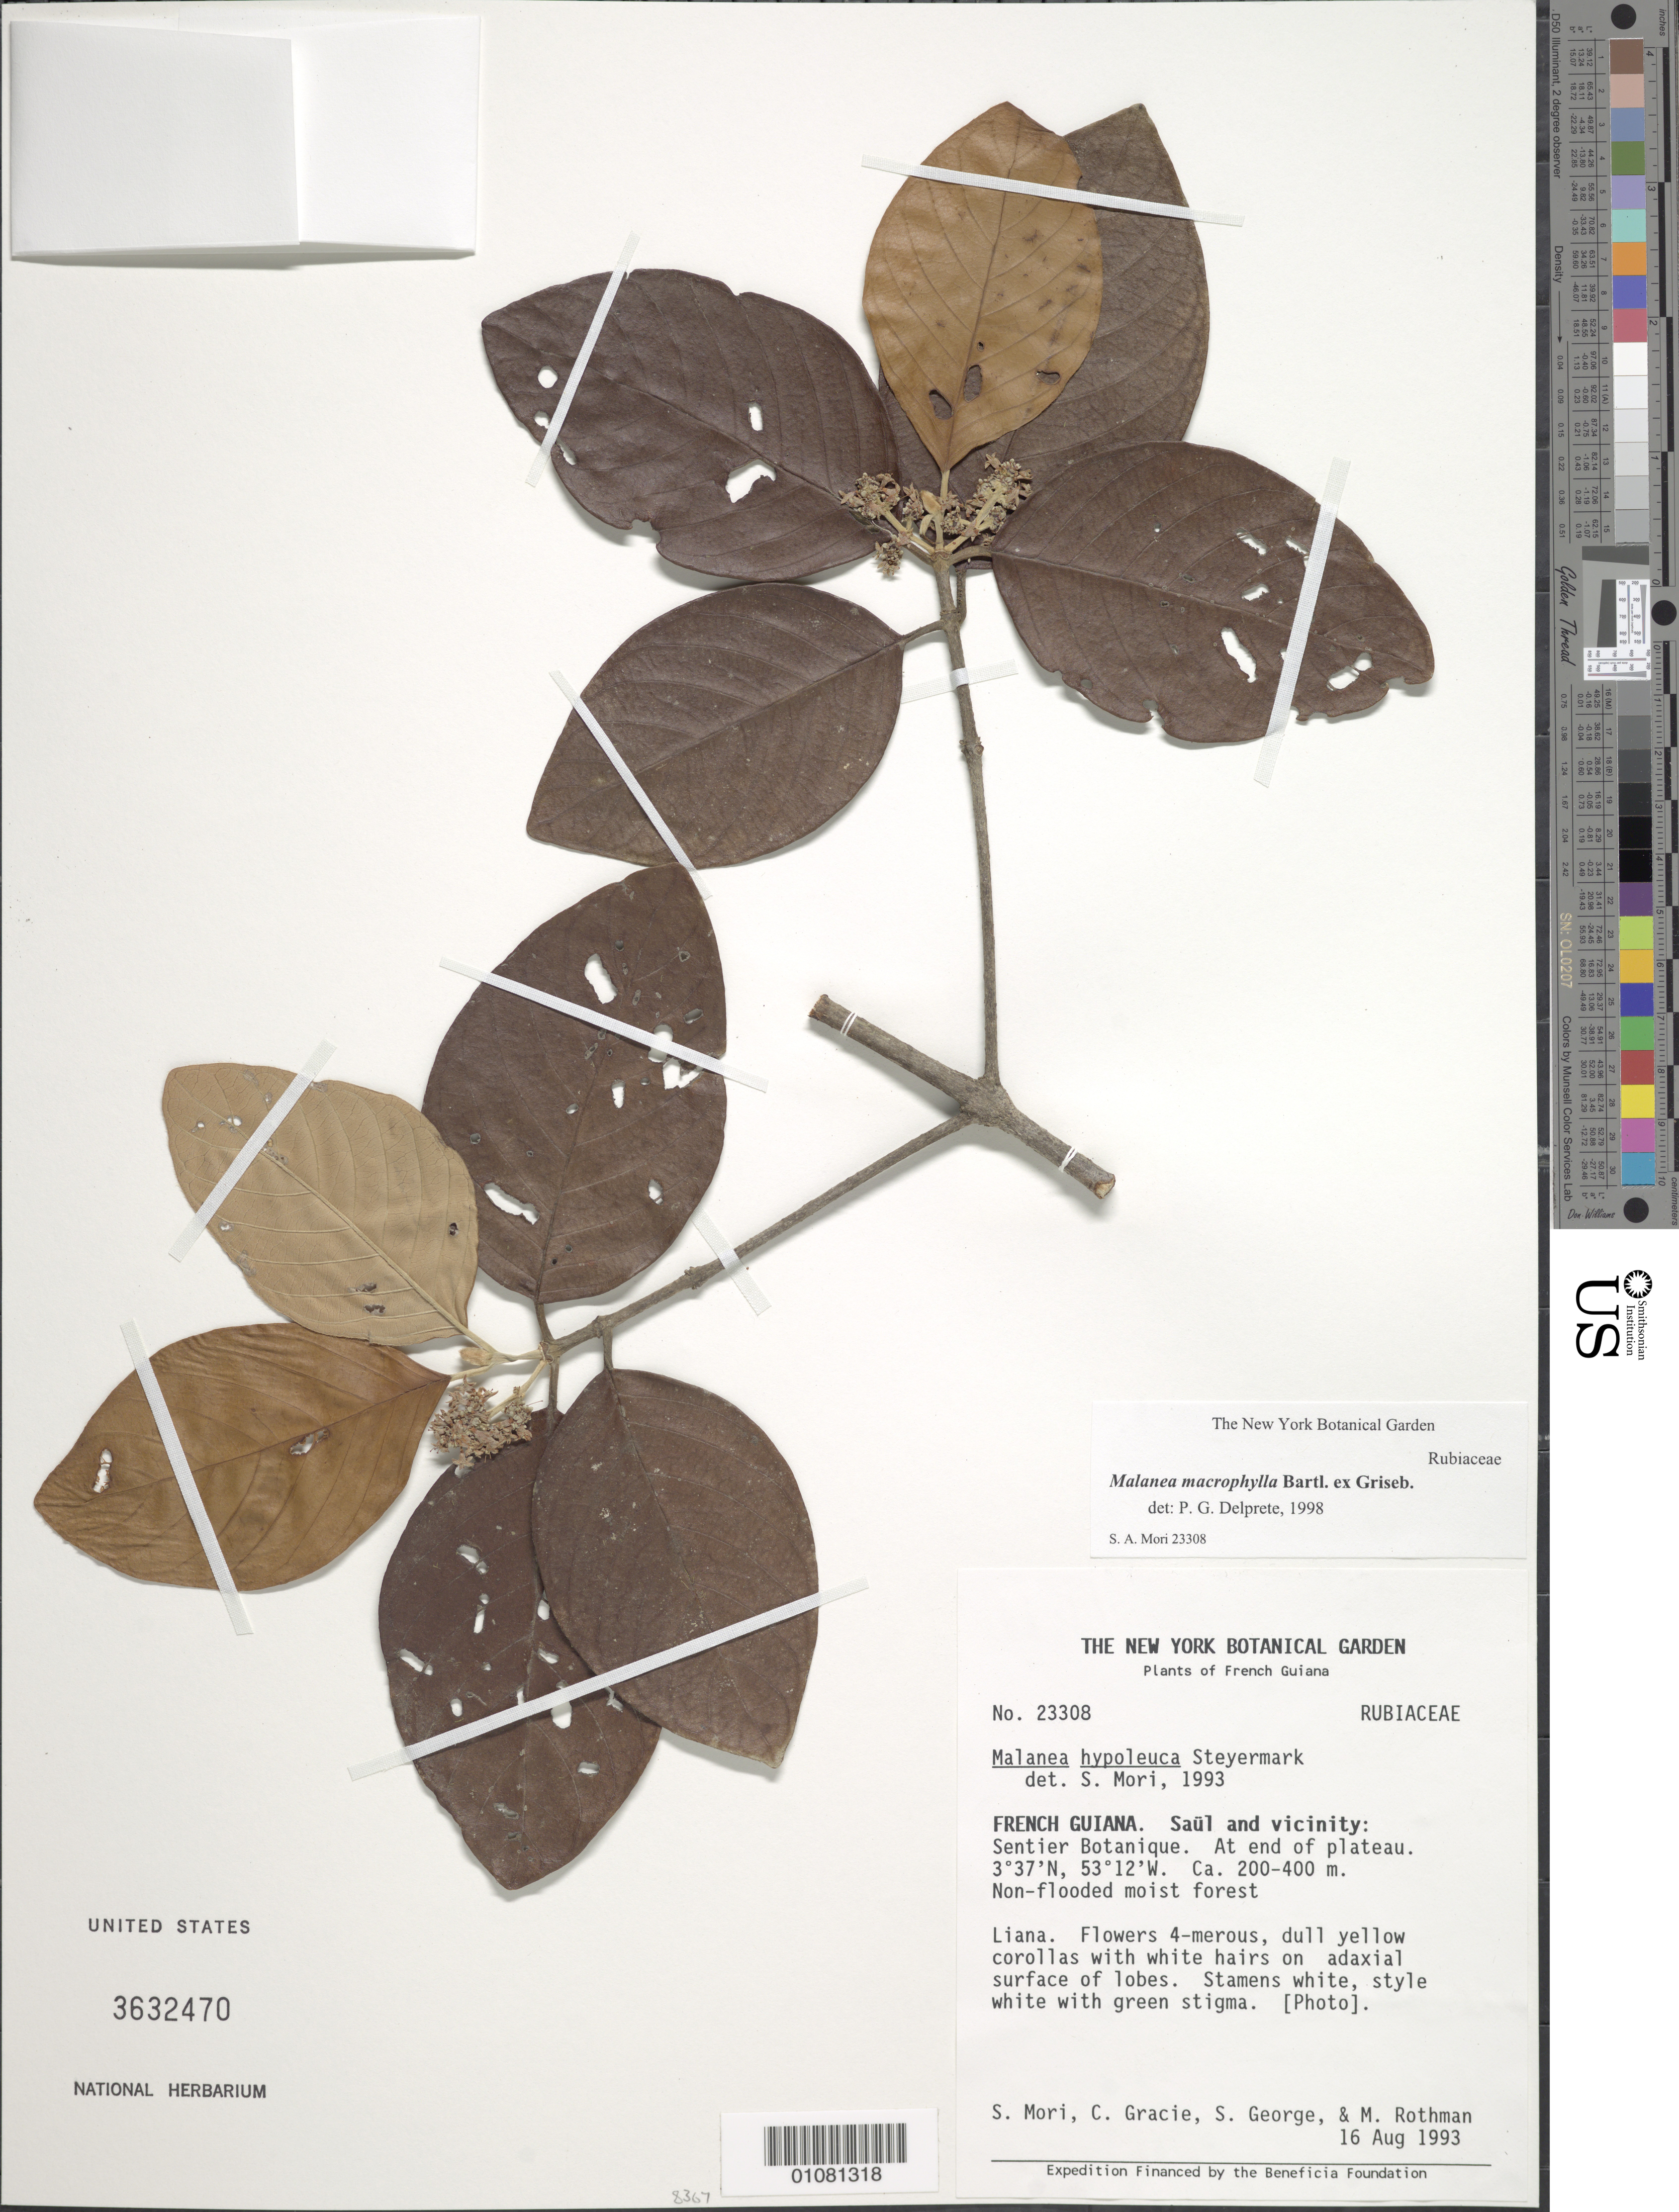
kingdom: Plantae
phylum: Tracheophyta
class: Magnoliopsida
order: Gentianales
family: Rubiaceae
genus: Malanea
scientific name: Malanea macrophylla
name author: Bartl. ex Griseb.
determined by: Delprete, P. G., Herb. de Guyane Cay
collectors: S. Mori, C. A. Gracie, S. George & M. Rothman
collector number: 23308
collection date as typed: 16-Aug-93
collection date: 1993-08-16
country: French Guiana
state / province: Saint-Laurent-du-Maroni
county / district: Saül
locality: Saül and vic., Sentier Botanique. At end of plateau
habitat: Non-flooded moist forest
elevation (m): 200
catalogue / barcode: US 3632470